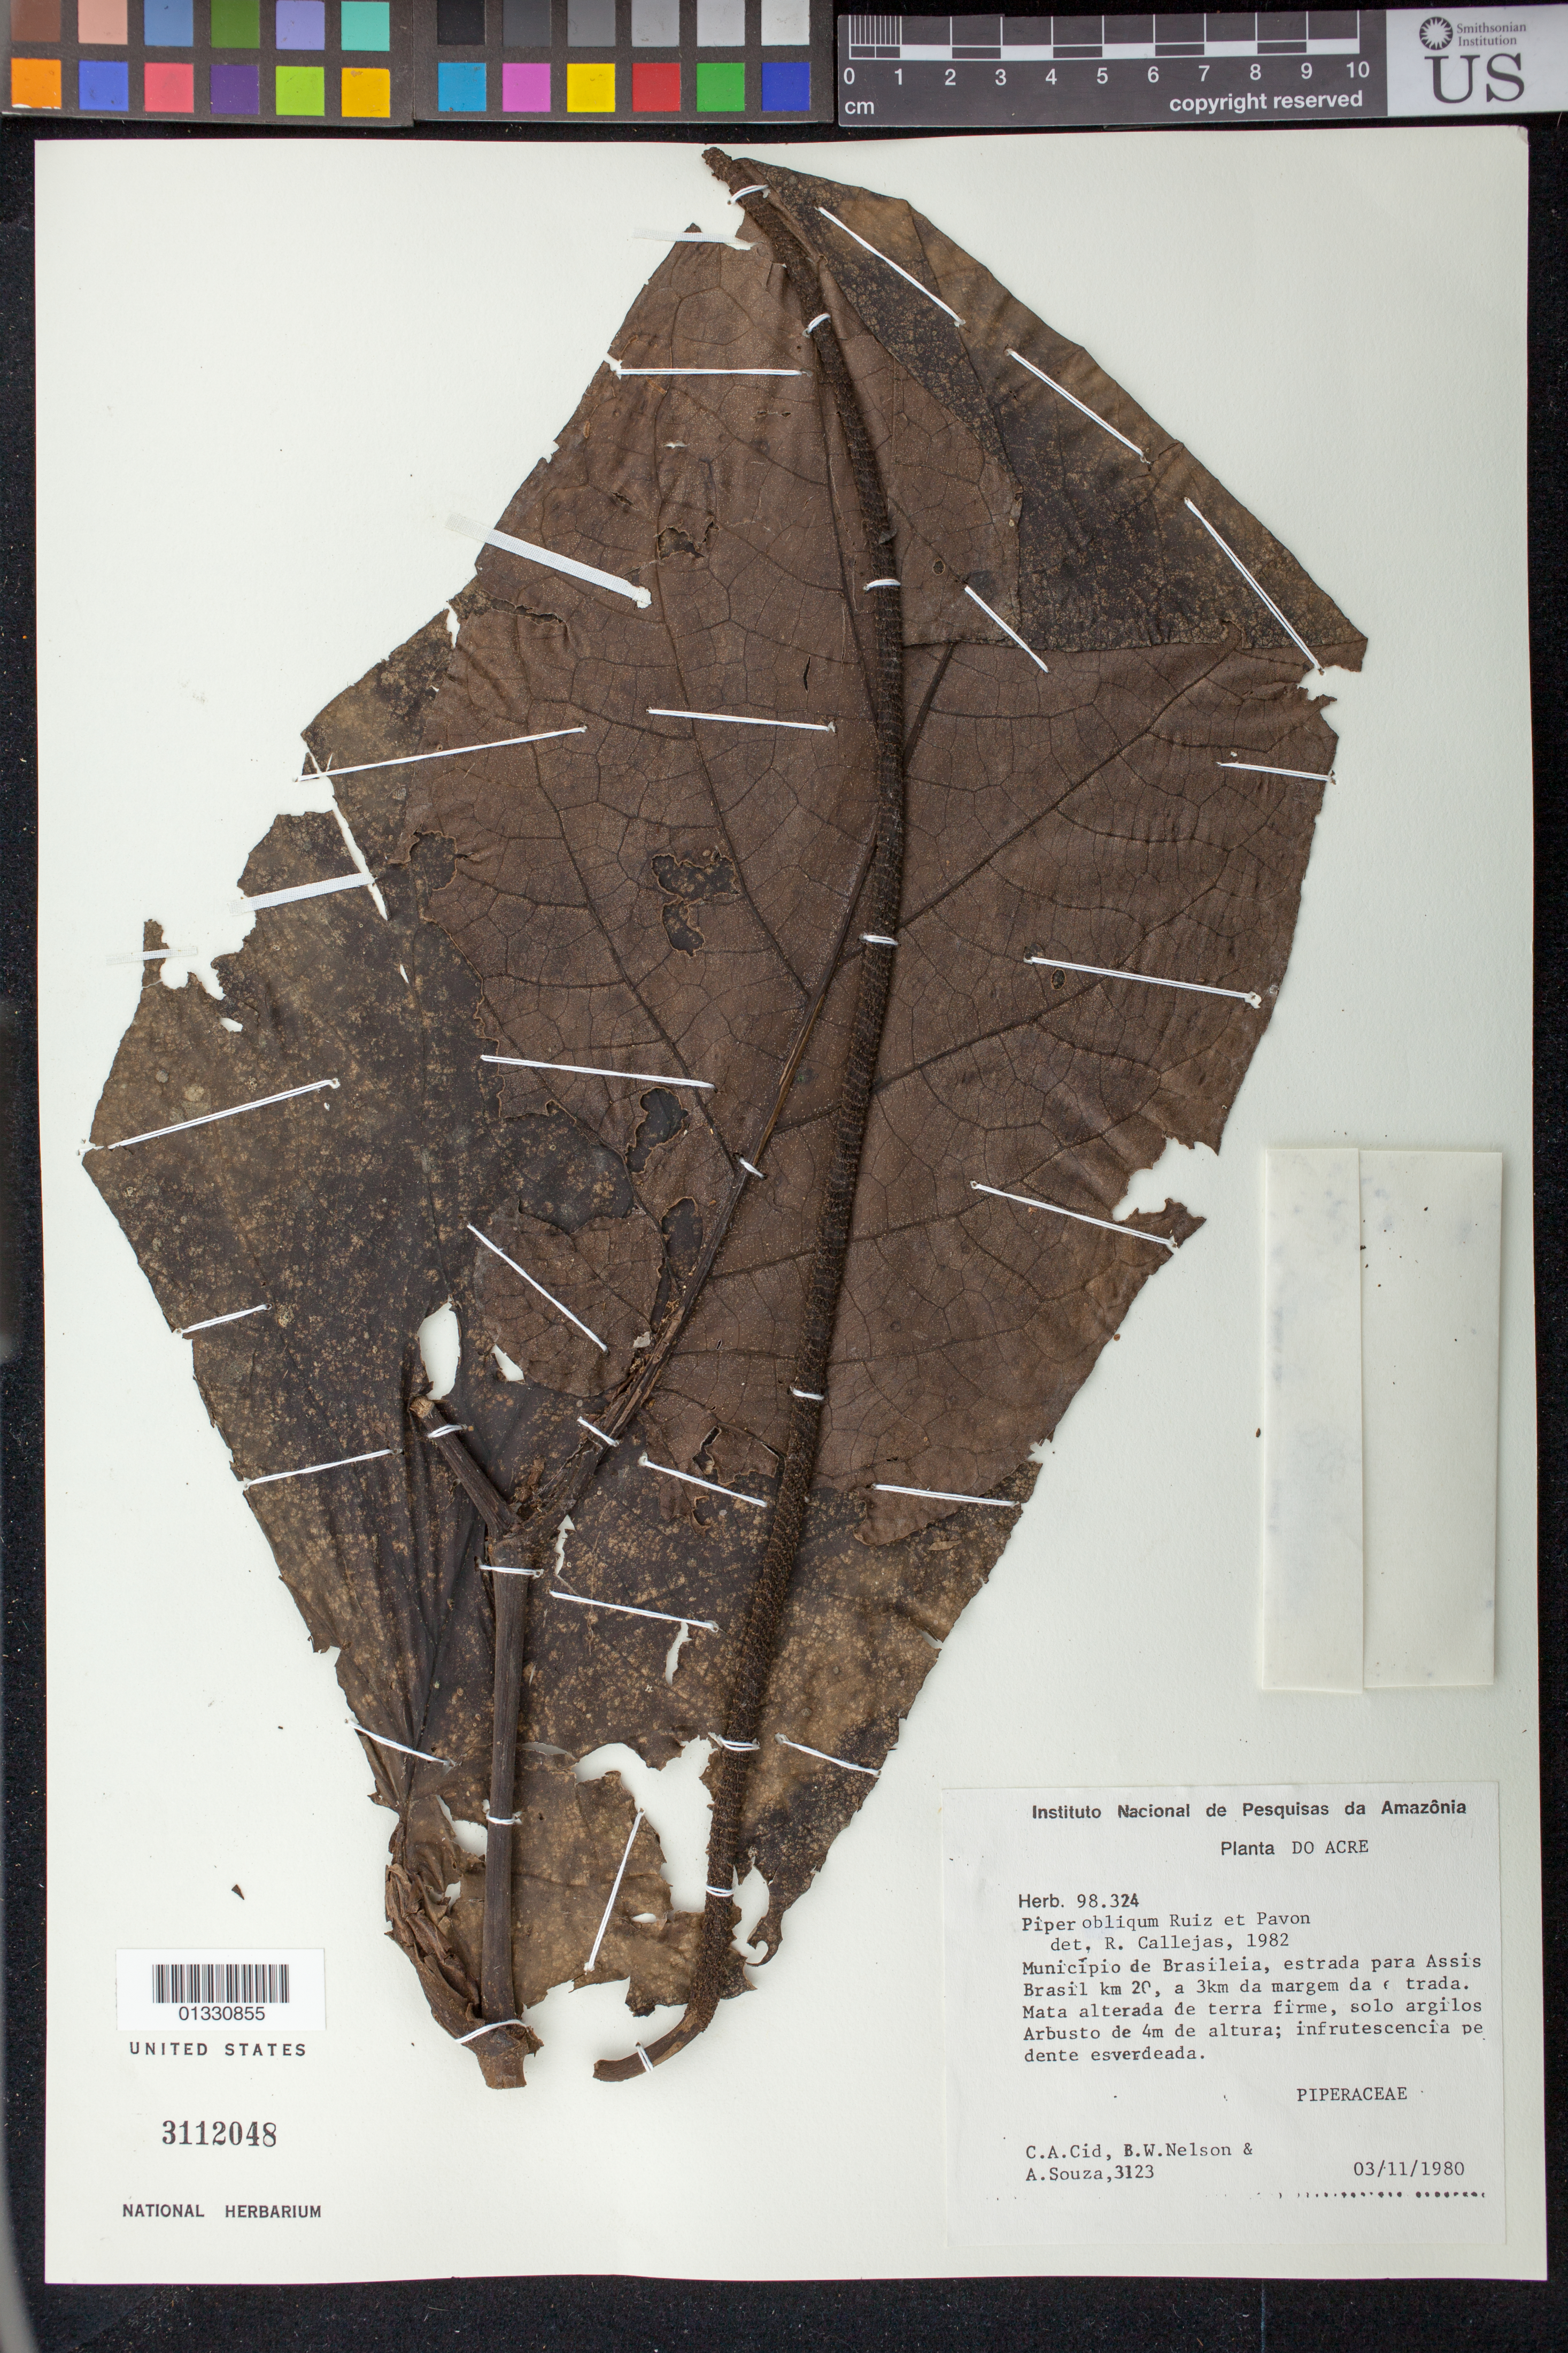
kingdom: Plantae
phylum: Tracheophyta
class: Magnoliopsida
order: Piperales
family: Piperaceae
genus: Piper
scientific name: Piper obliquum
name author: Ruiz & Pav.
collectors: C. A. Cid Ferreira, B. W. Nelson & A. Souza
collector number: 3123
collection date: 1980-11-03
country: Brazil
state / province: Acre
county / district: Brasiléia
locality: Estrada para Assis Brasil km 20, a 3km da margem da estrada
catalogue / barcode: US 3112048